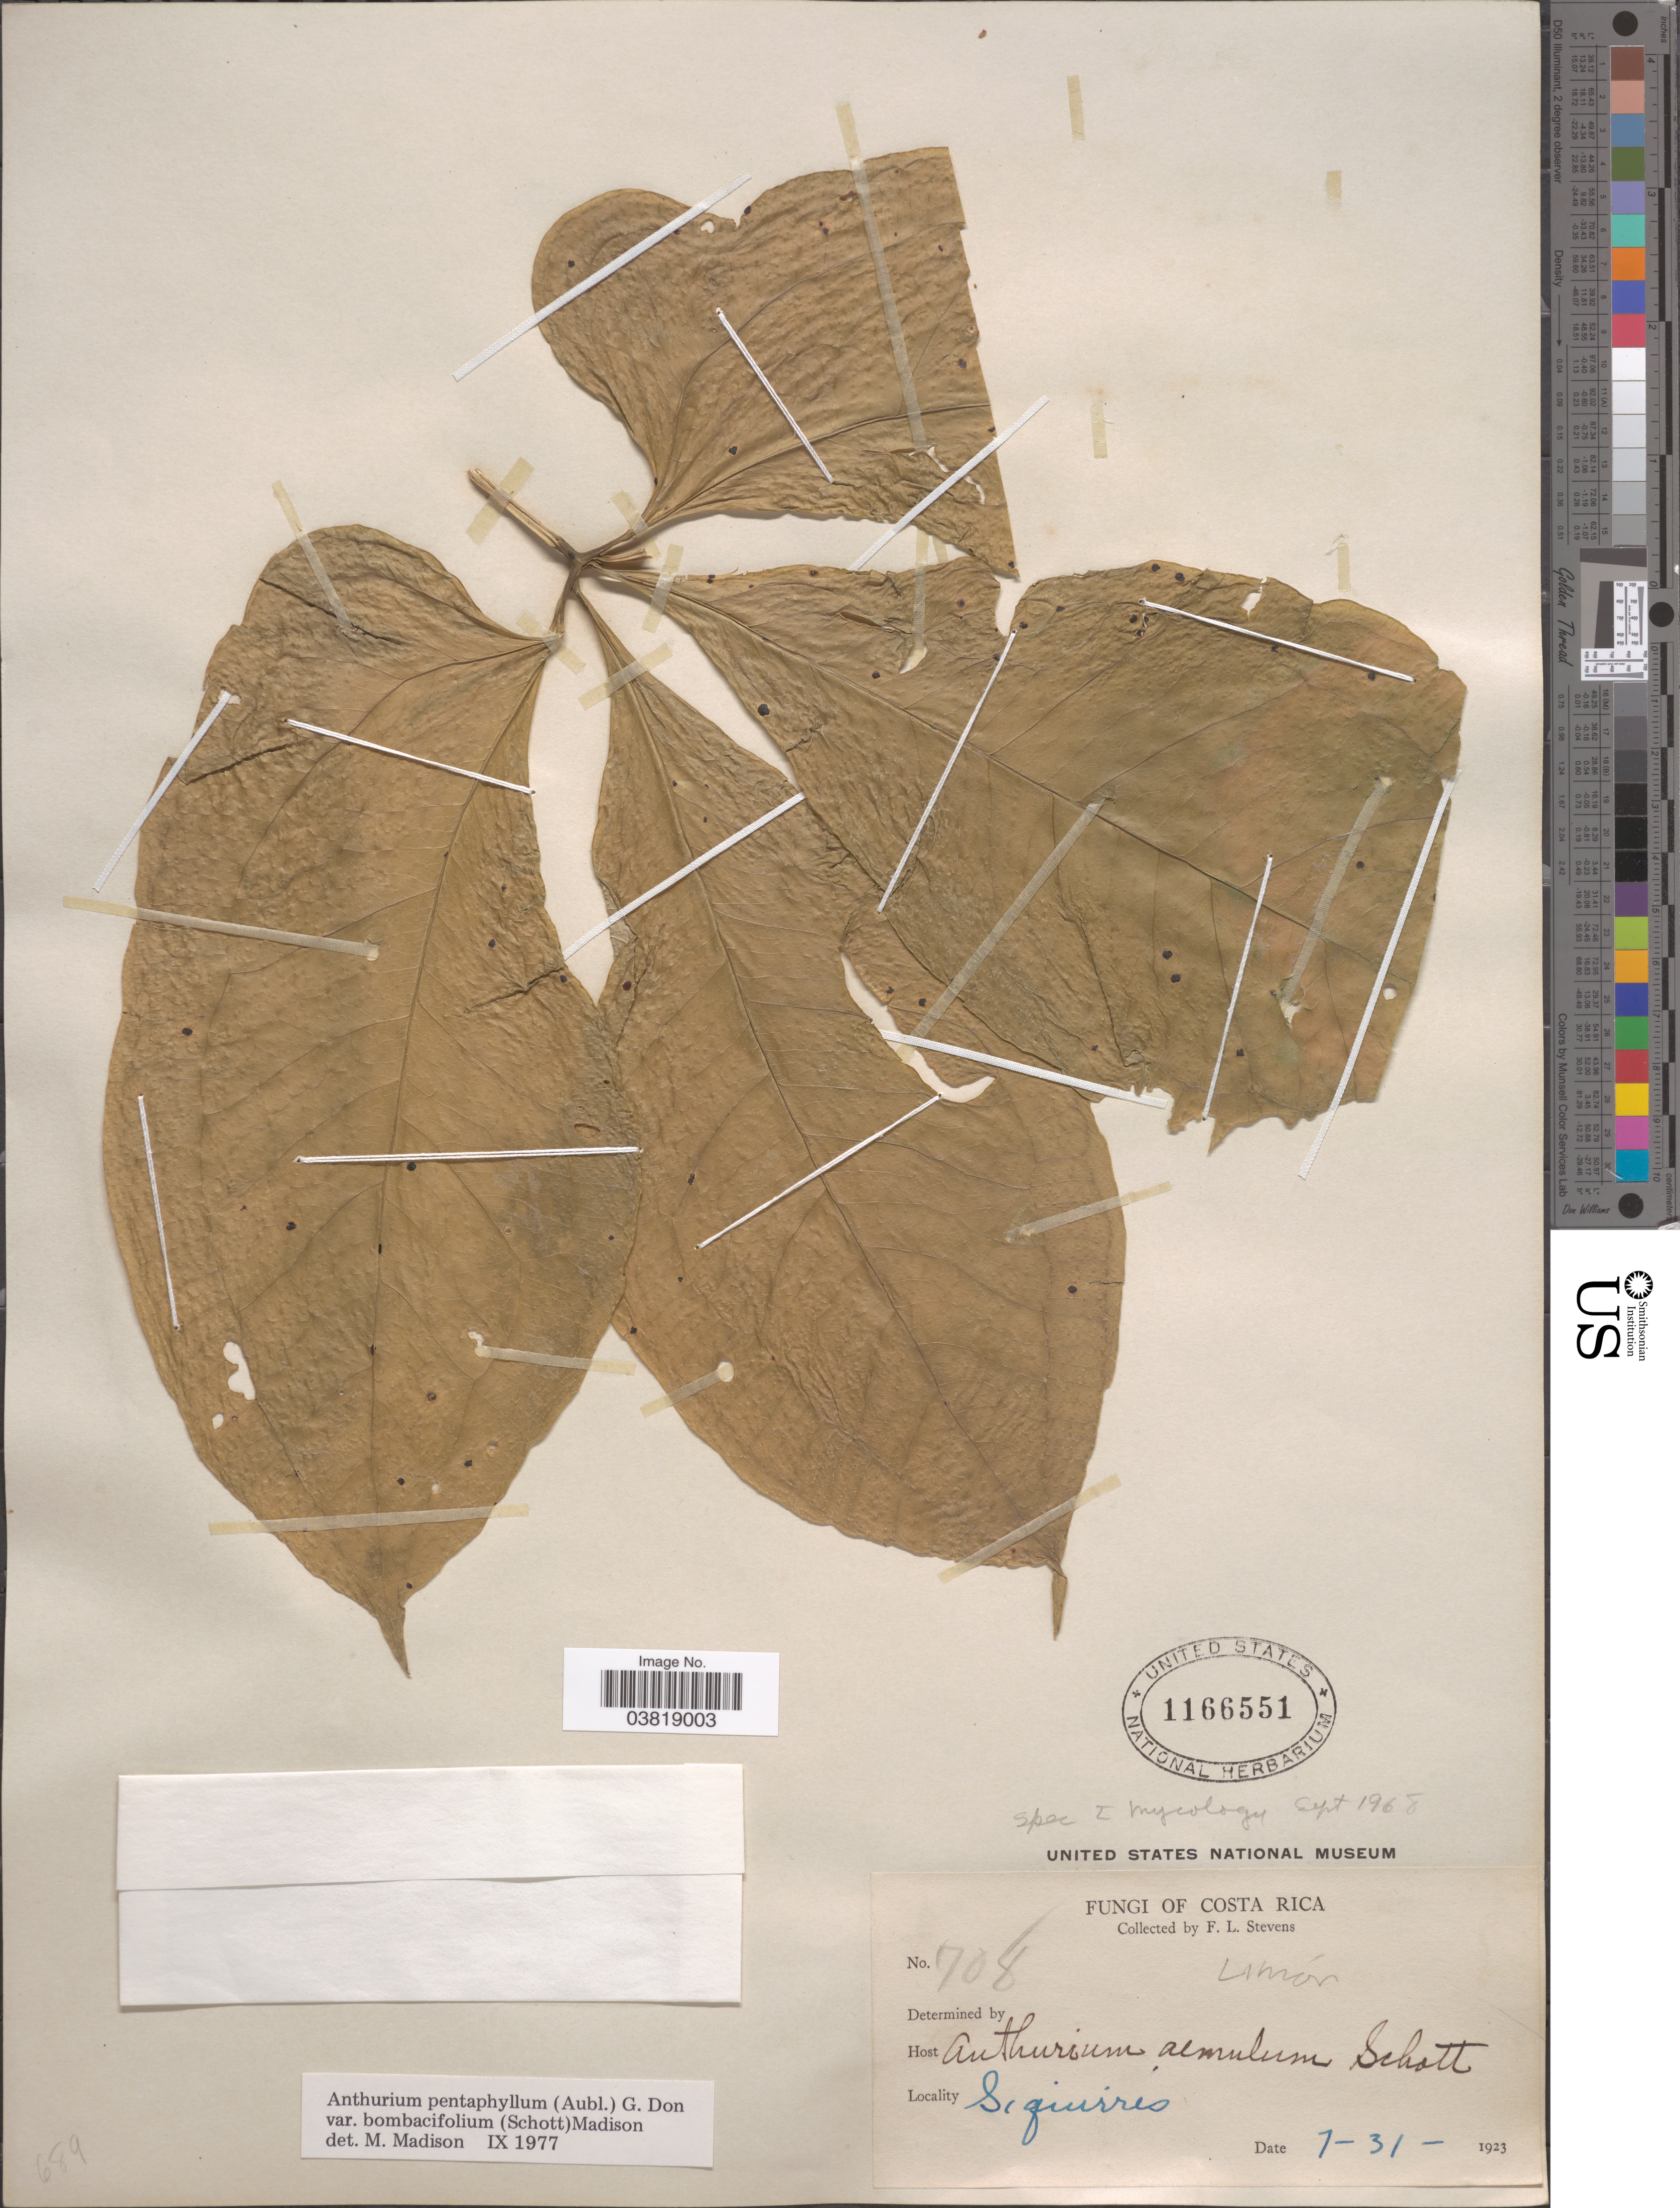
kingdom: Plantae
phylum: Tracheophyta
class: Liliopsida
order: Alismatales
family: Araceae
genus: Anthurium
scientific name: Anthurium pentaphyllum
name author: (Aubl.) G. Don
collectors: F. L. Stevens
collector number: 708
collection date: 1923-07-31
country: Costa Rica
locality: Siquirres.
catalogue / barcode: US 1166551